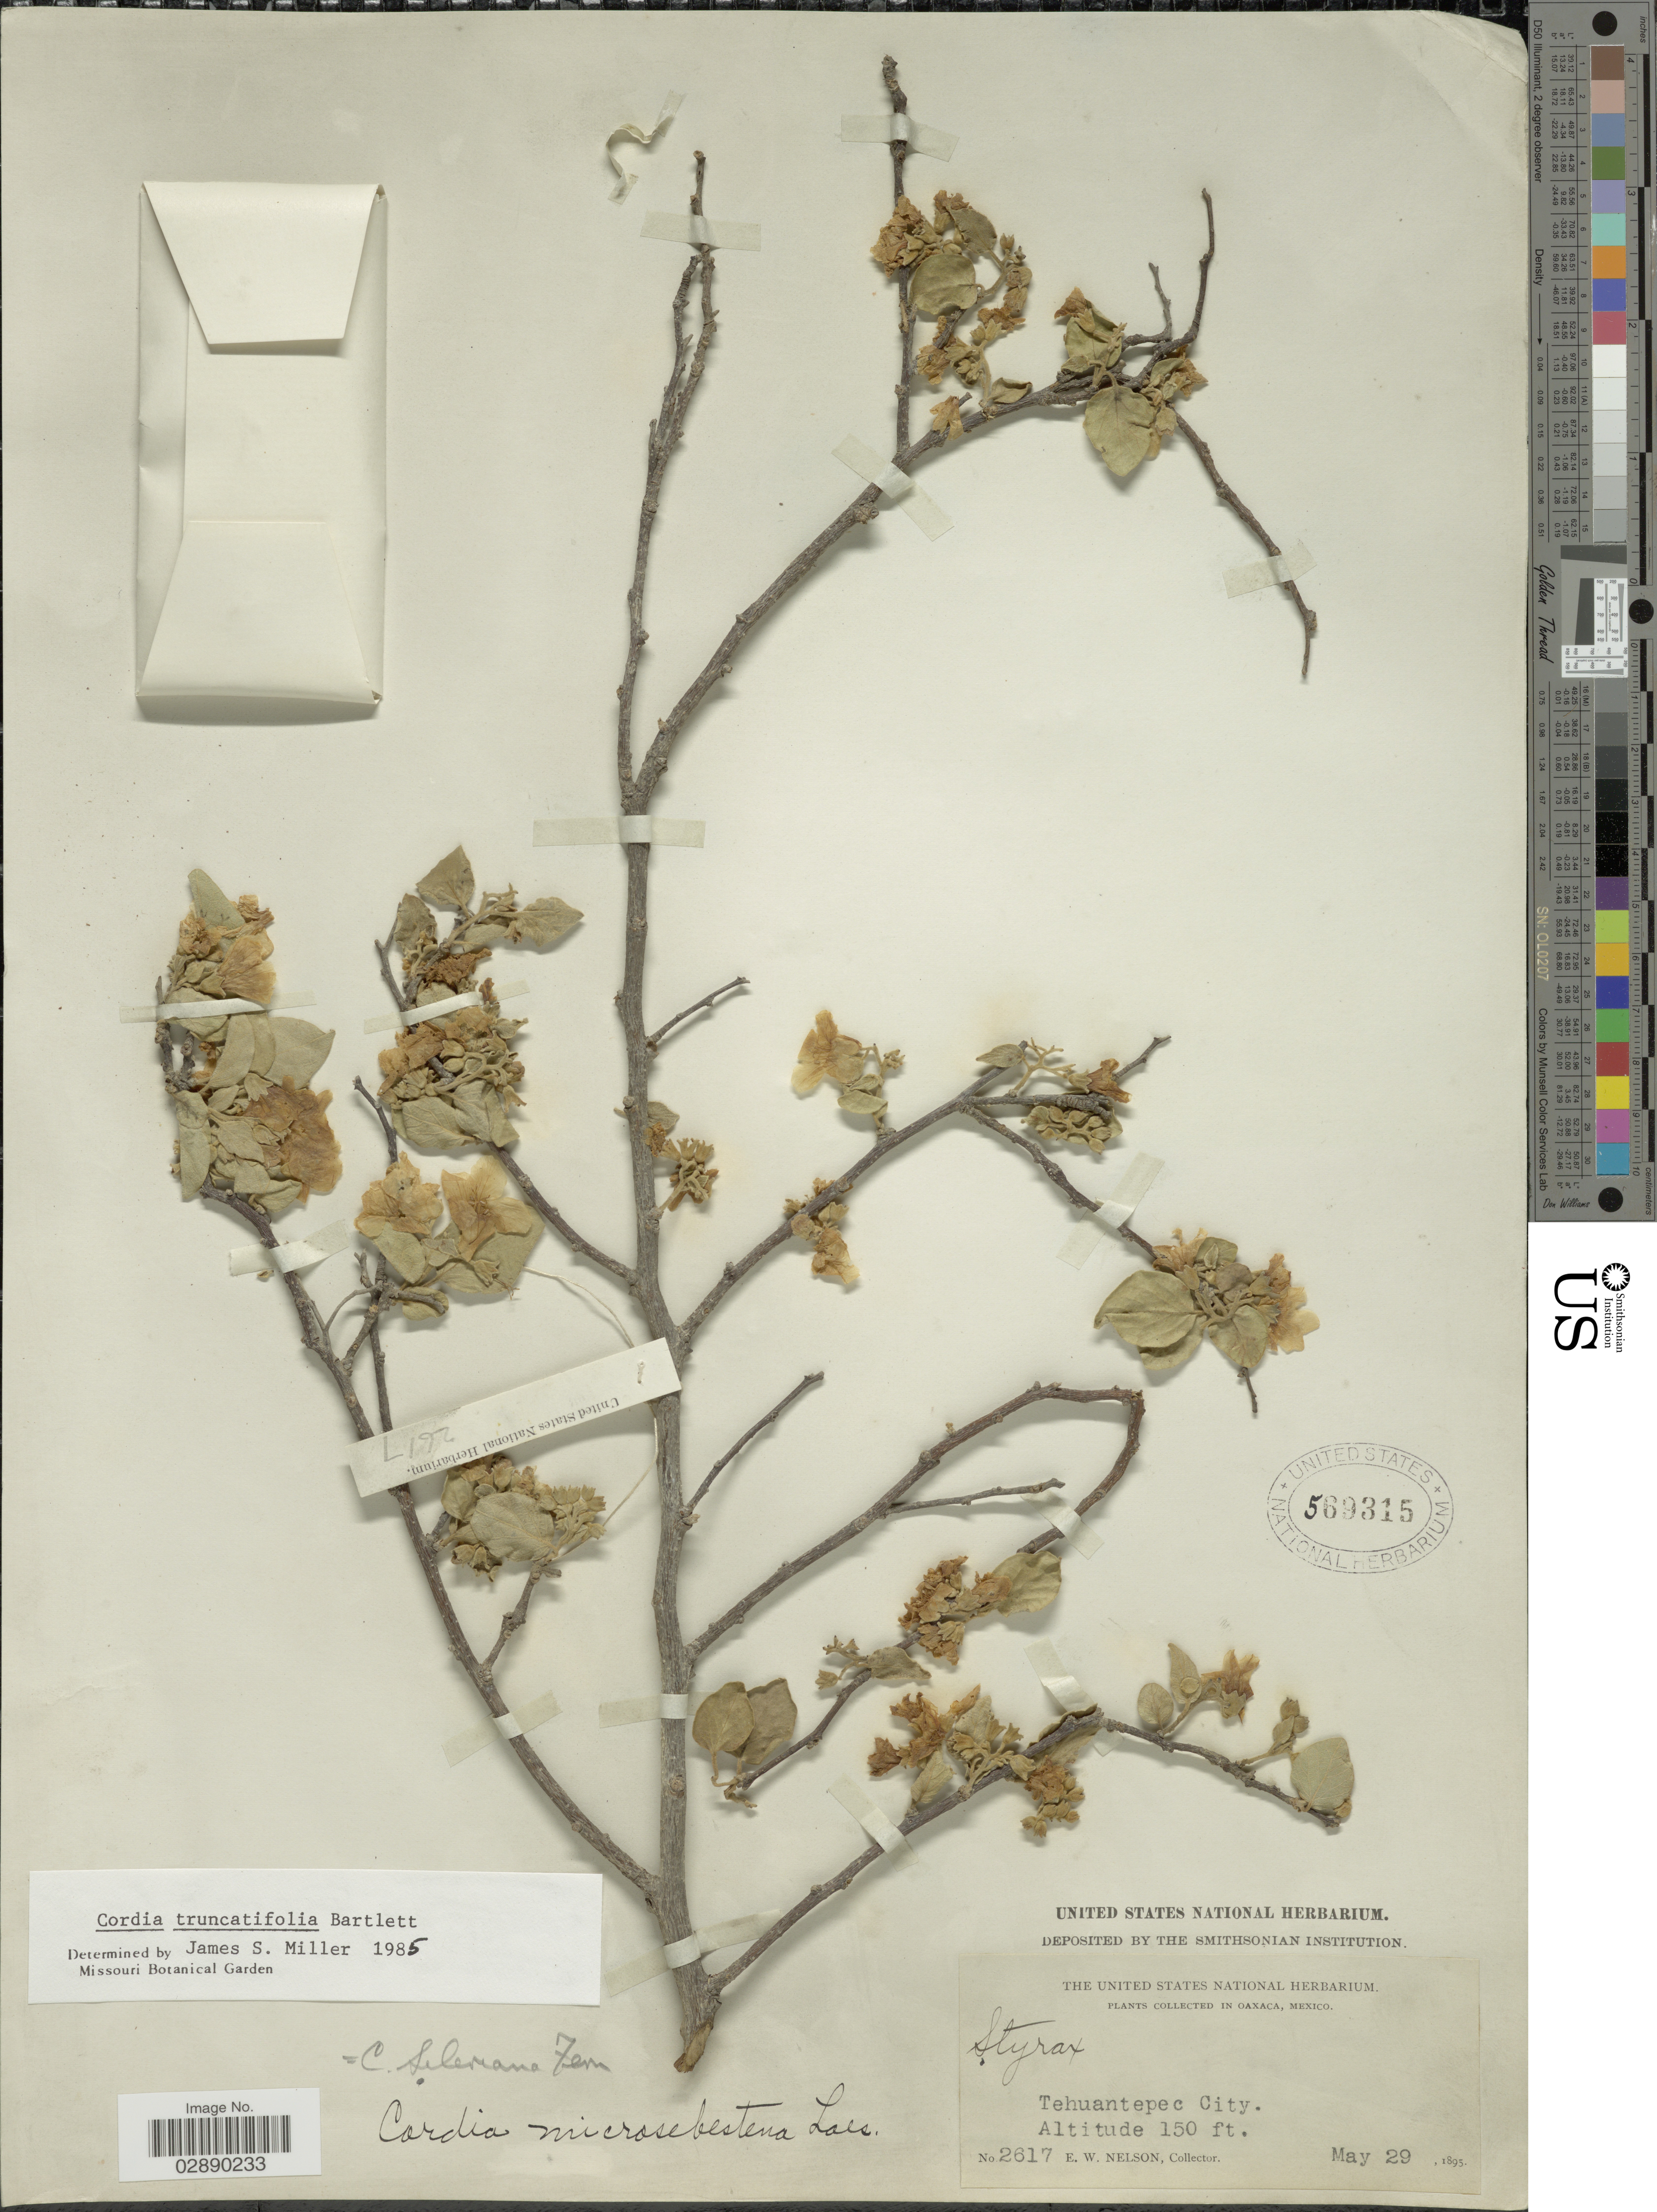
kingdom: Plantae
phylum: Tracheophyta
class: Magnoliopsida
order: Boraginales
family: Cordiaceae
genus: Cordia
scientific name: Cordia truncatifolia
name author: Bartlett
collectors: E. W. Nelson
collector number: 2617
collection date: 1895-05-29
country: Mexico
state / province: Oaxaca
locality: Tehuantepec City.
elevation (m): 46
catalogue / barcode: US 569315